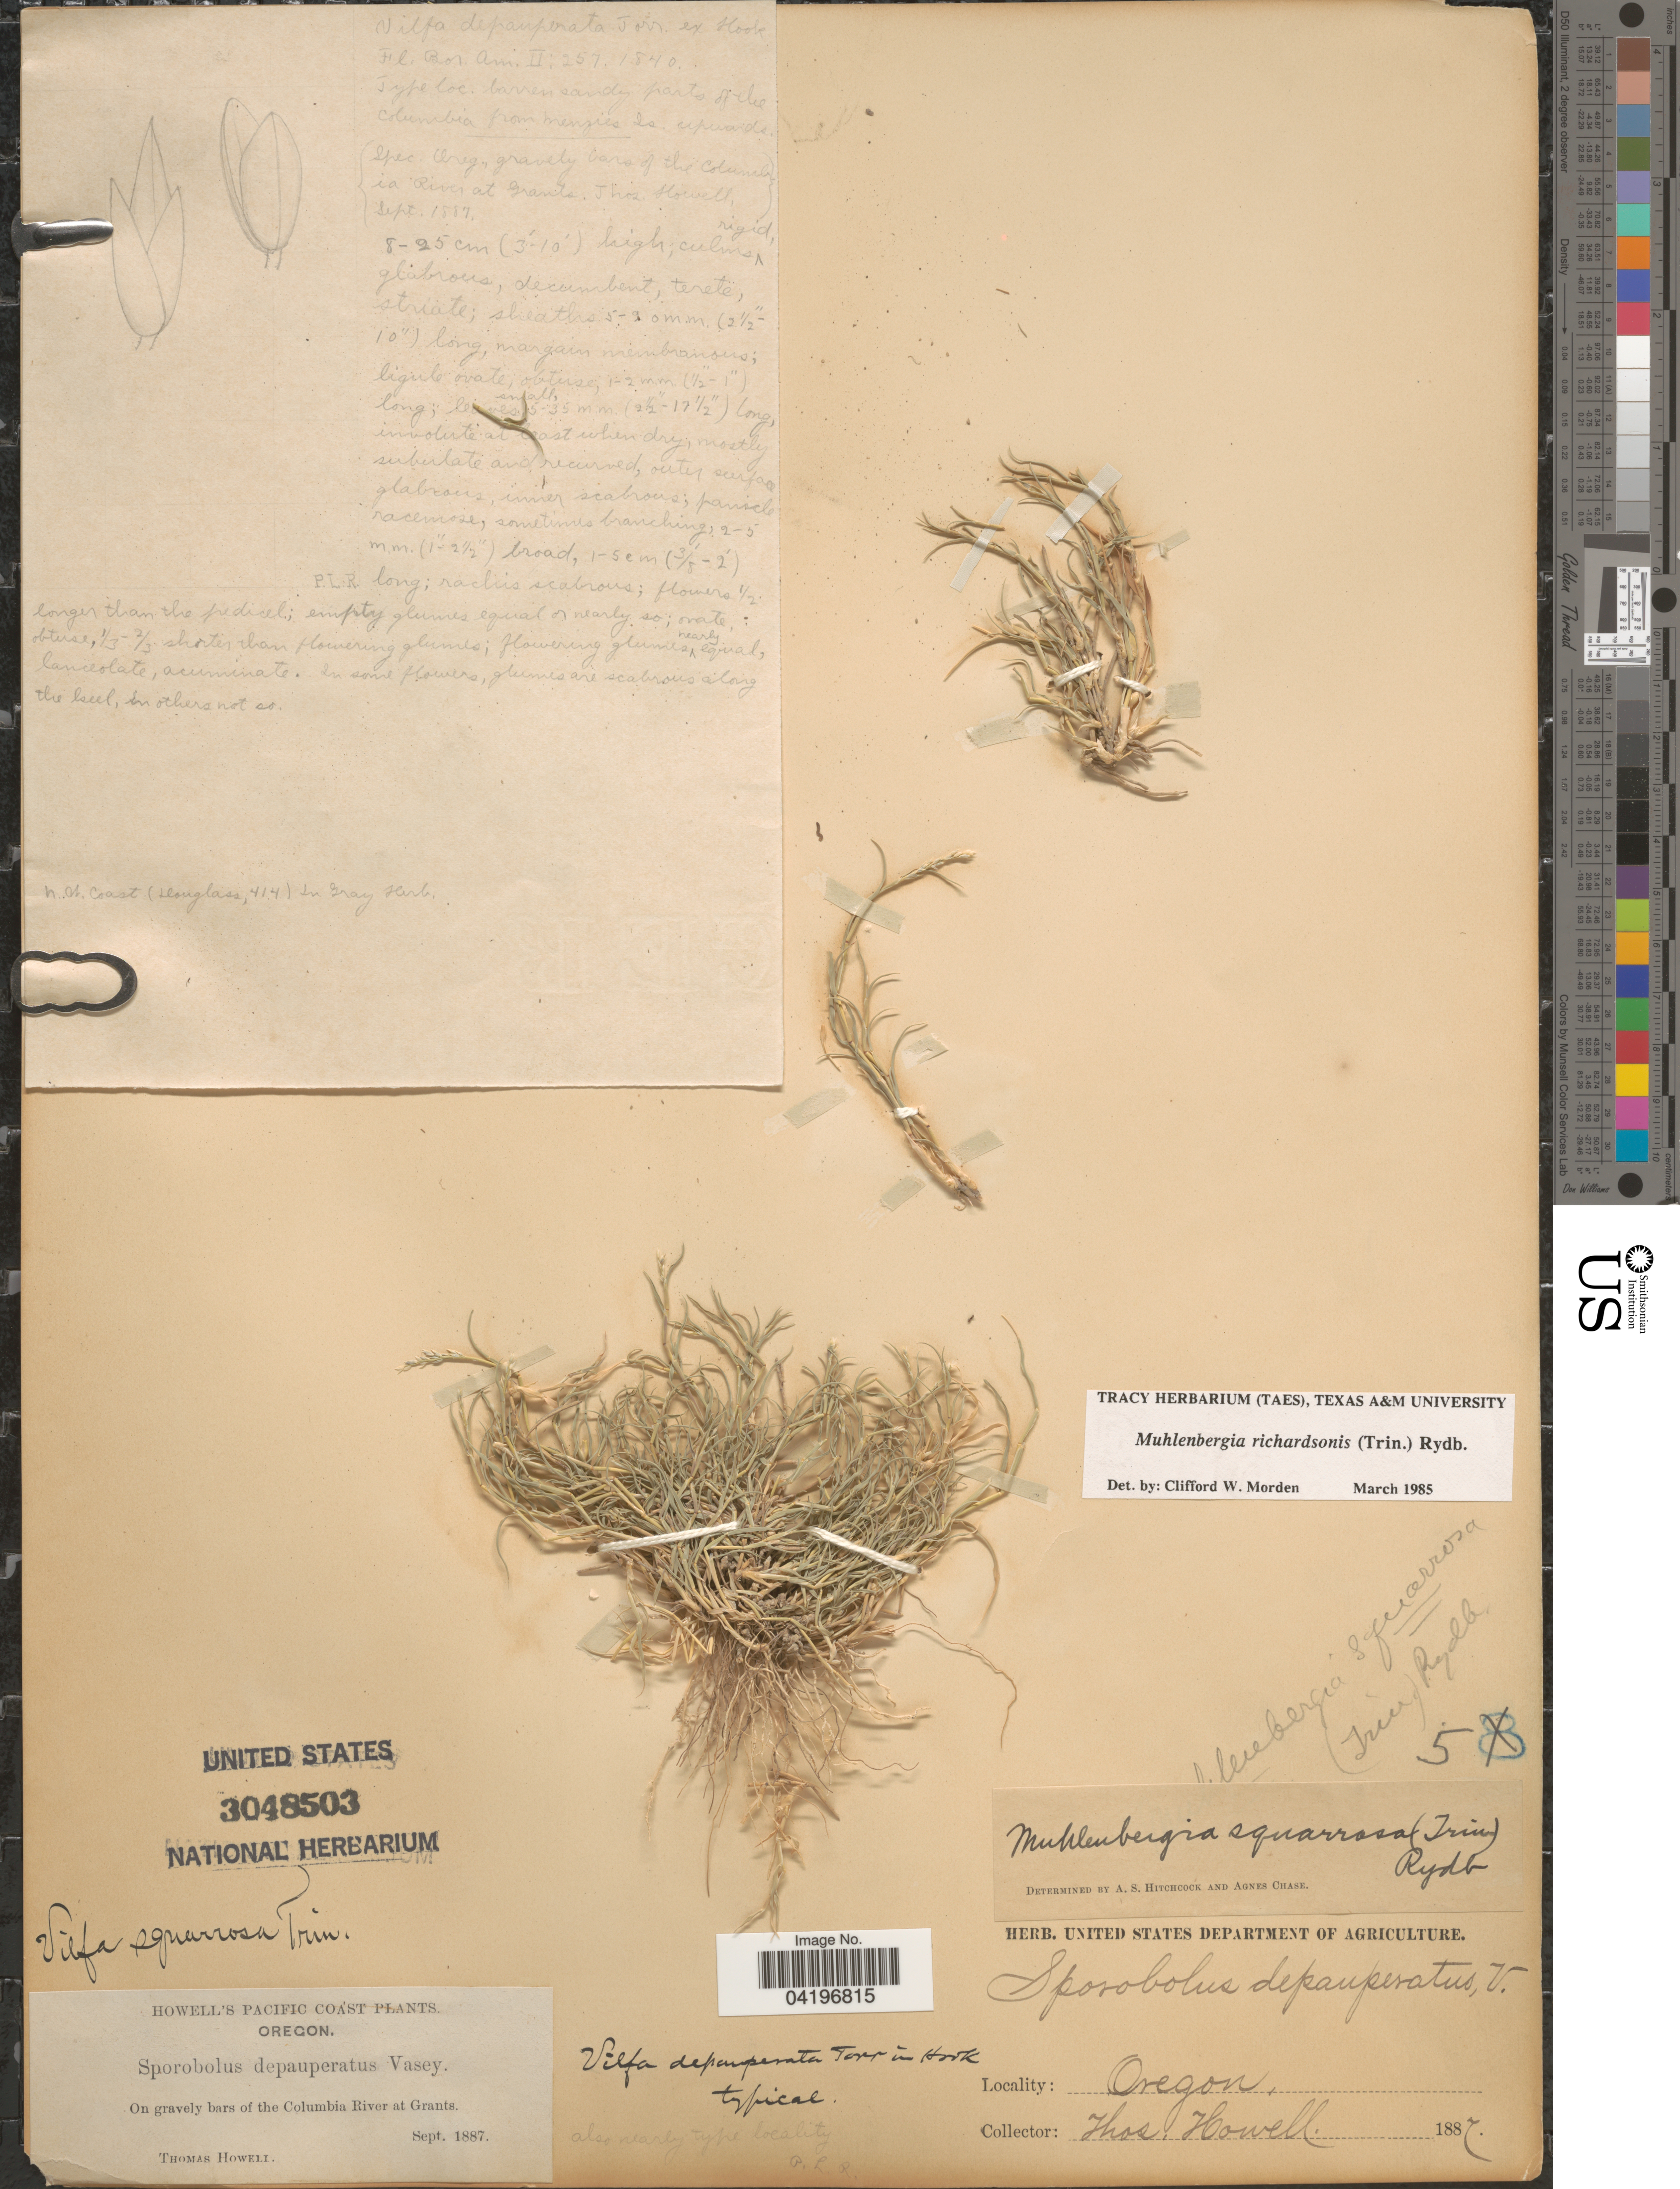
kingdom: Plantae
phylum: Tracheophyta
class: Liliopsida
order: Poales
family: Poaceae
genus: Muhlenbergia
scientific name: Muhlenbergia richardsonis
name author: (Trin.) Rydb.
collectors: T. Howell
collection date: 1887-09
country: United States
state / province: Oregon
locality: Pacific Coast. On gravely bars of the Columbia River at Grants.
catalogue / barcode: US 3048503